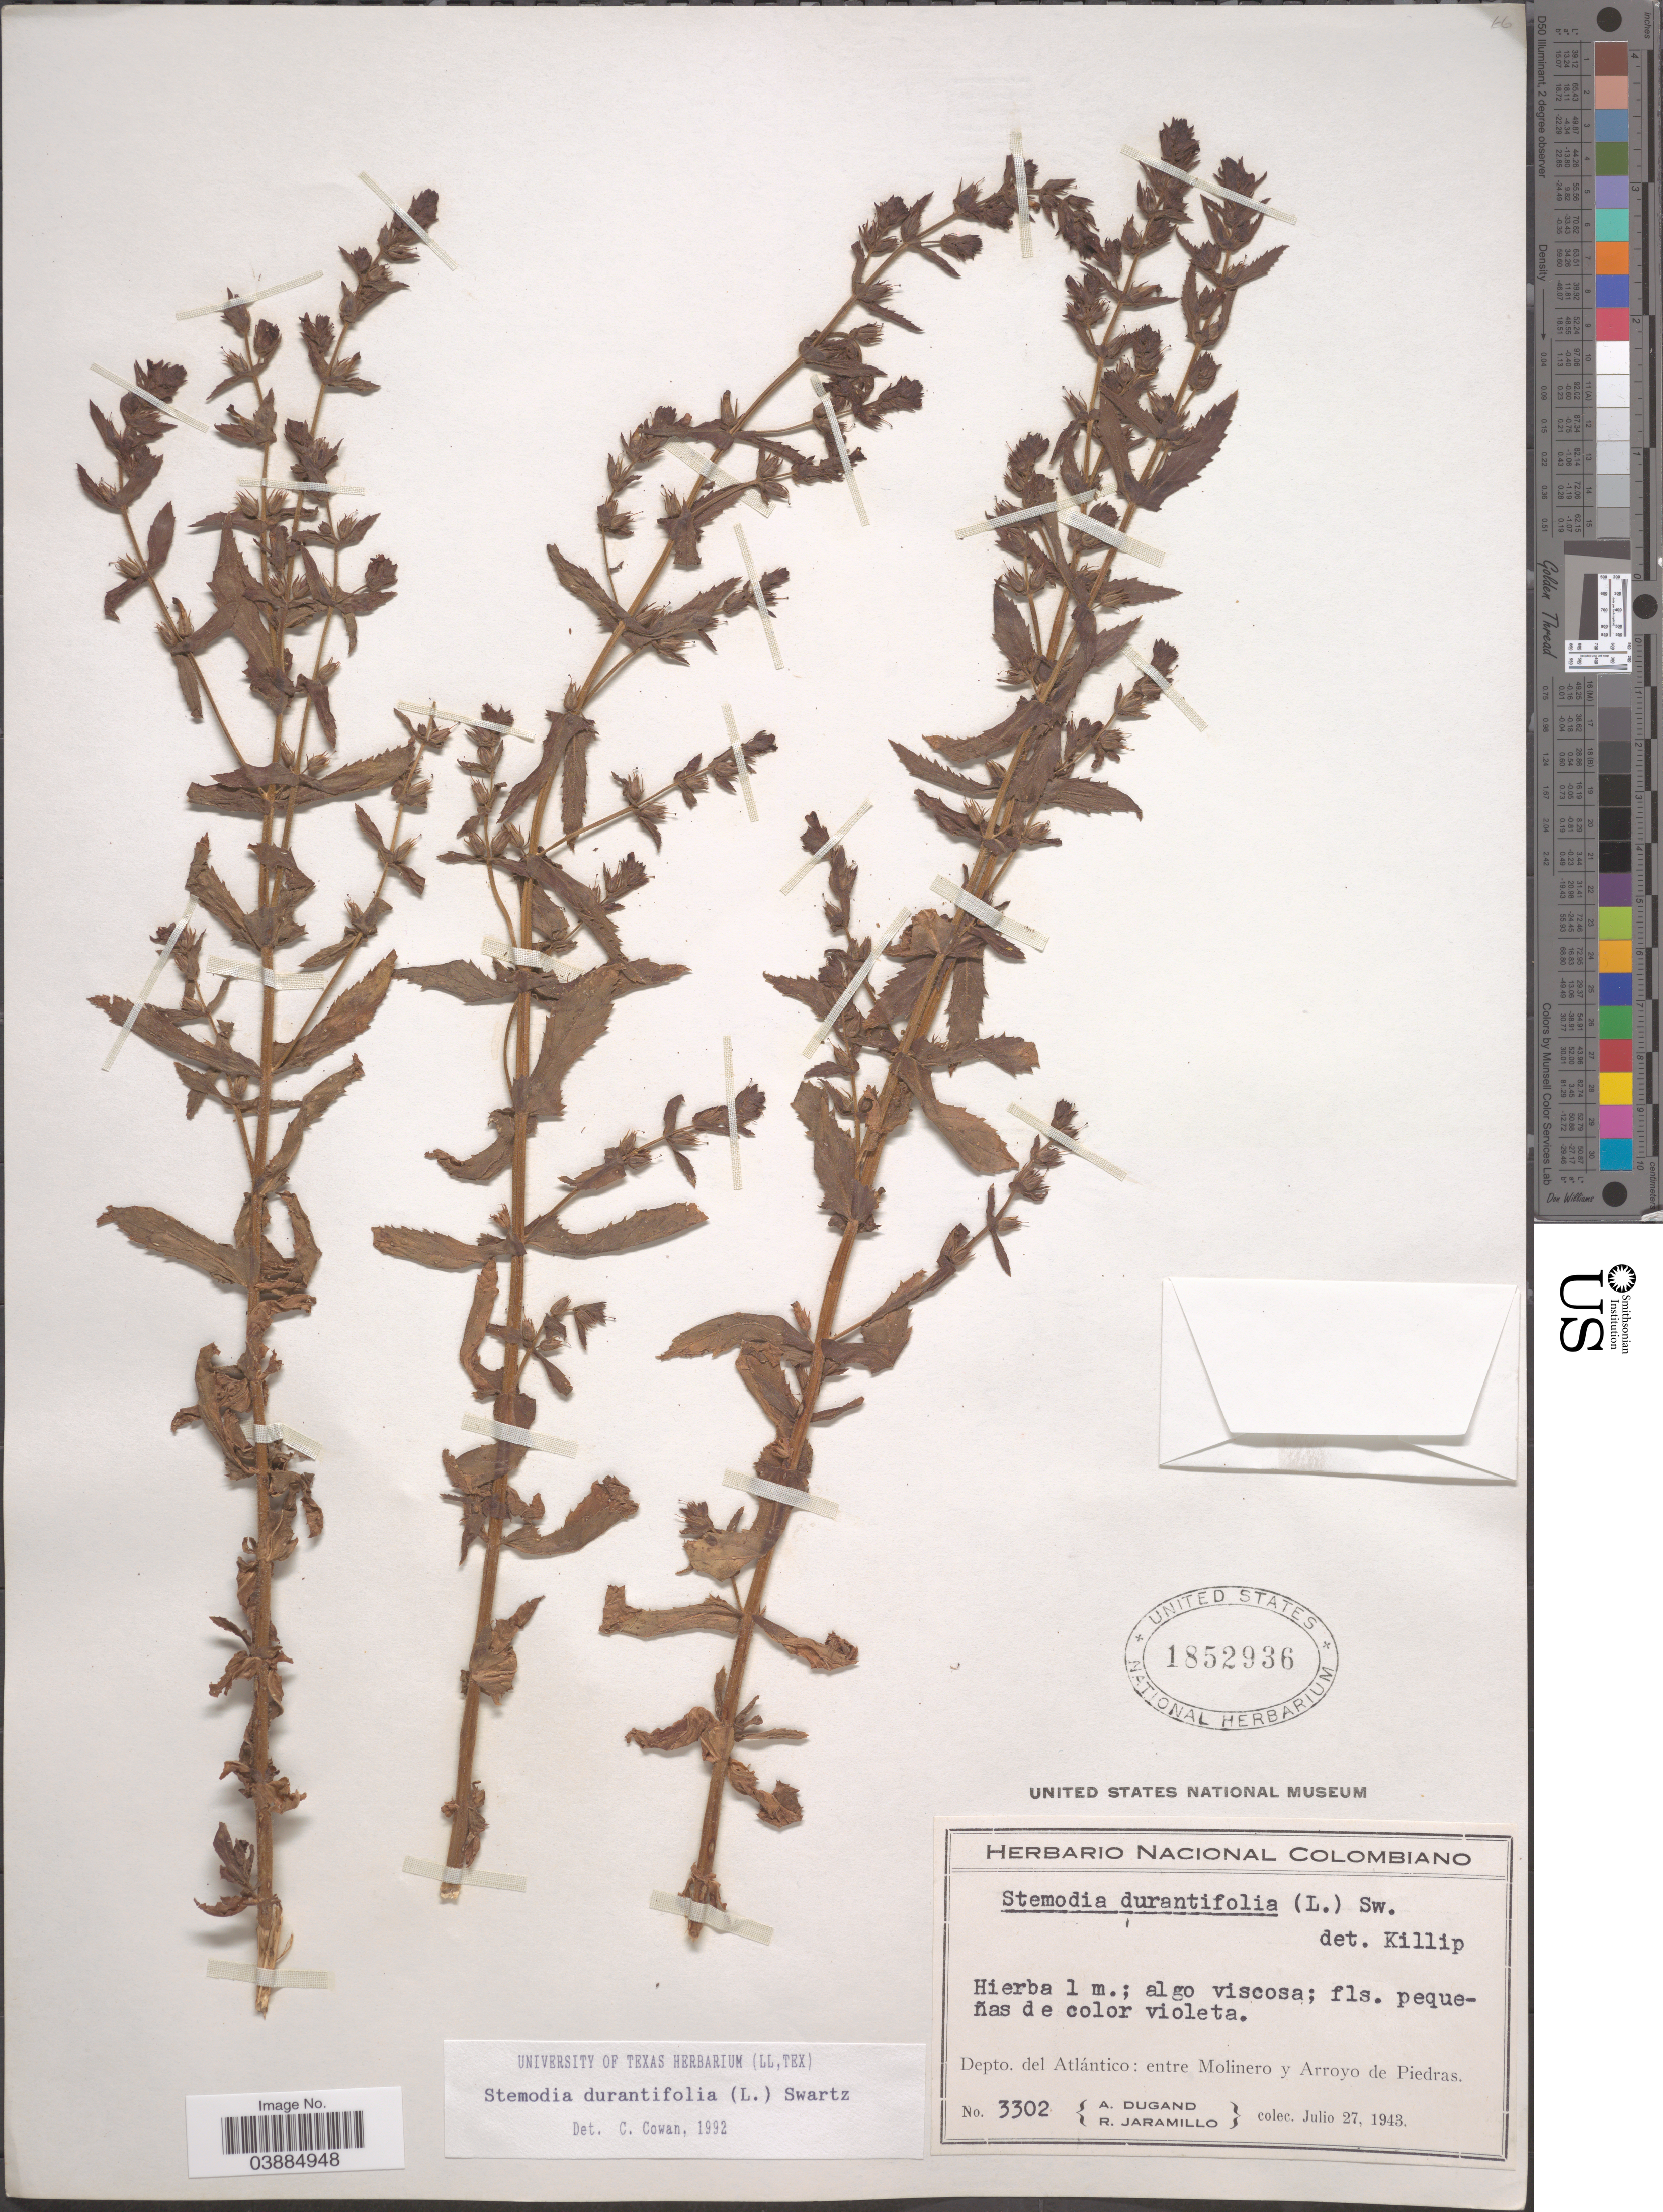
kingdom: Plantae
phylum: Tracheophyta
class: Magnoliopsida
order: Lamiales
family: Plantaginaceae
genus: Stemodia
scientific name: Stemodia durantifolia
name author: (L.) Sw.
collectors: A. Dugand & R. Jaramillo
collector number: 3302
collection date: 1943-07-27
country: Colombia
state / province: Atlántico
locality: Depto. del Atlántico: entre Molinero y Arroyo de Piedras.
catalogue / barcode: US 1852936